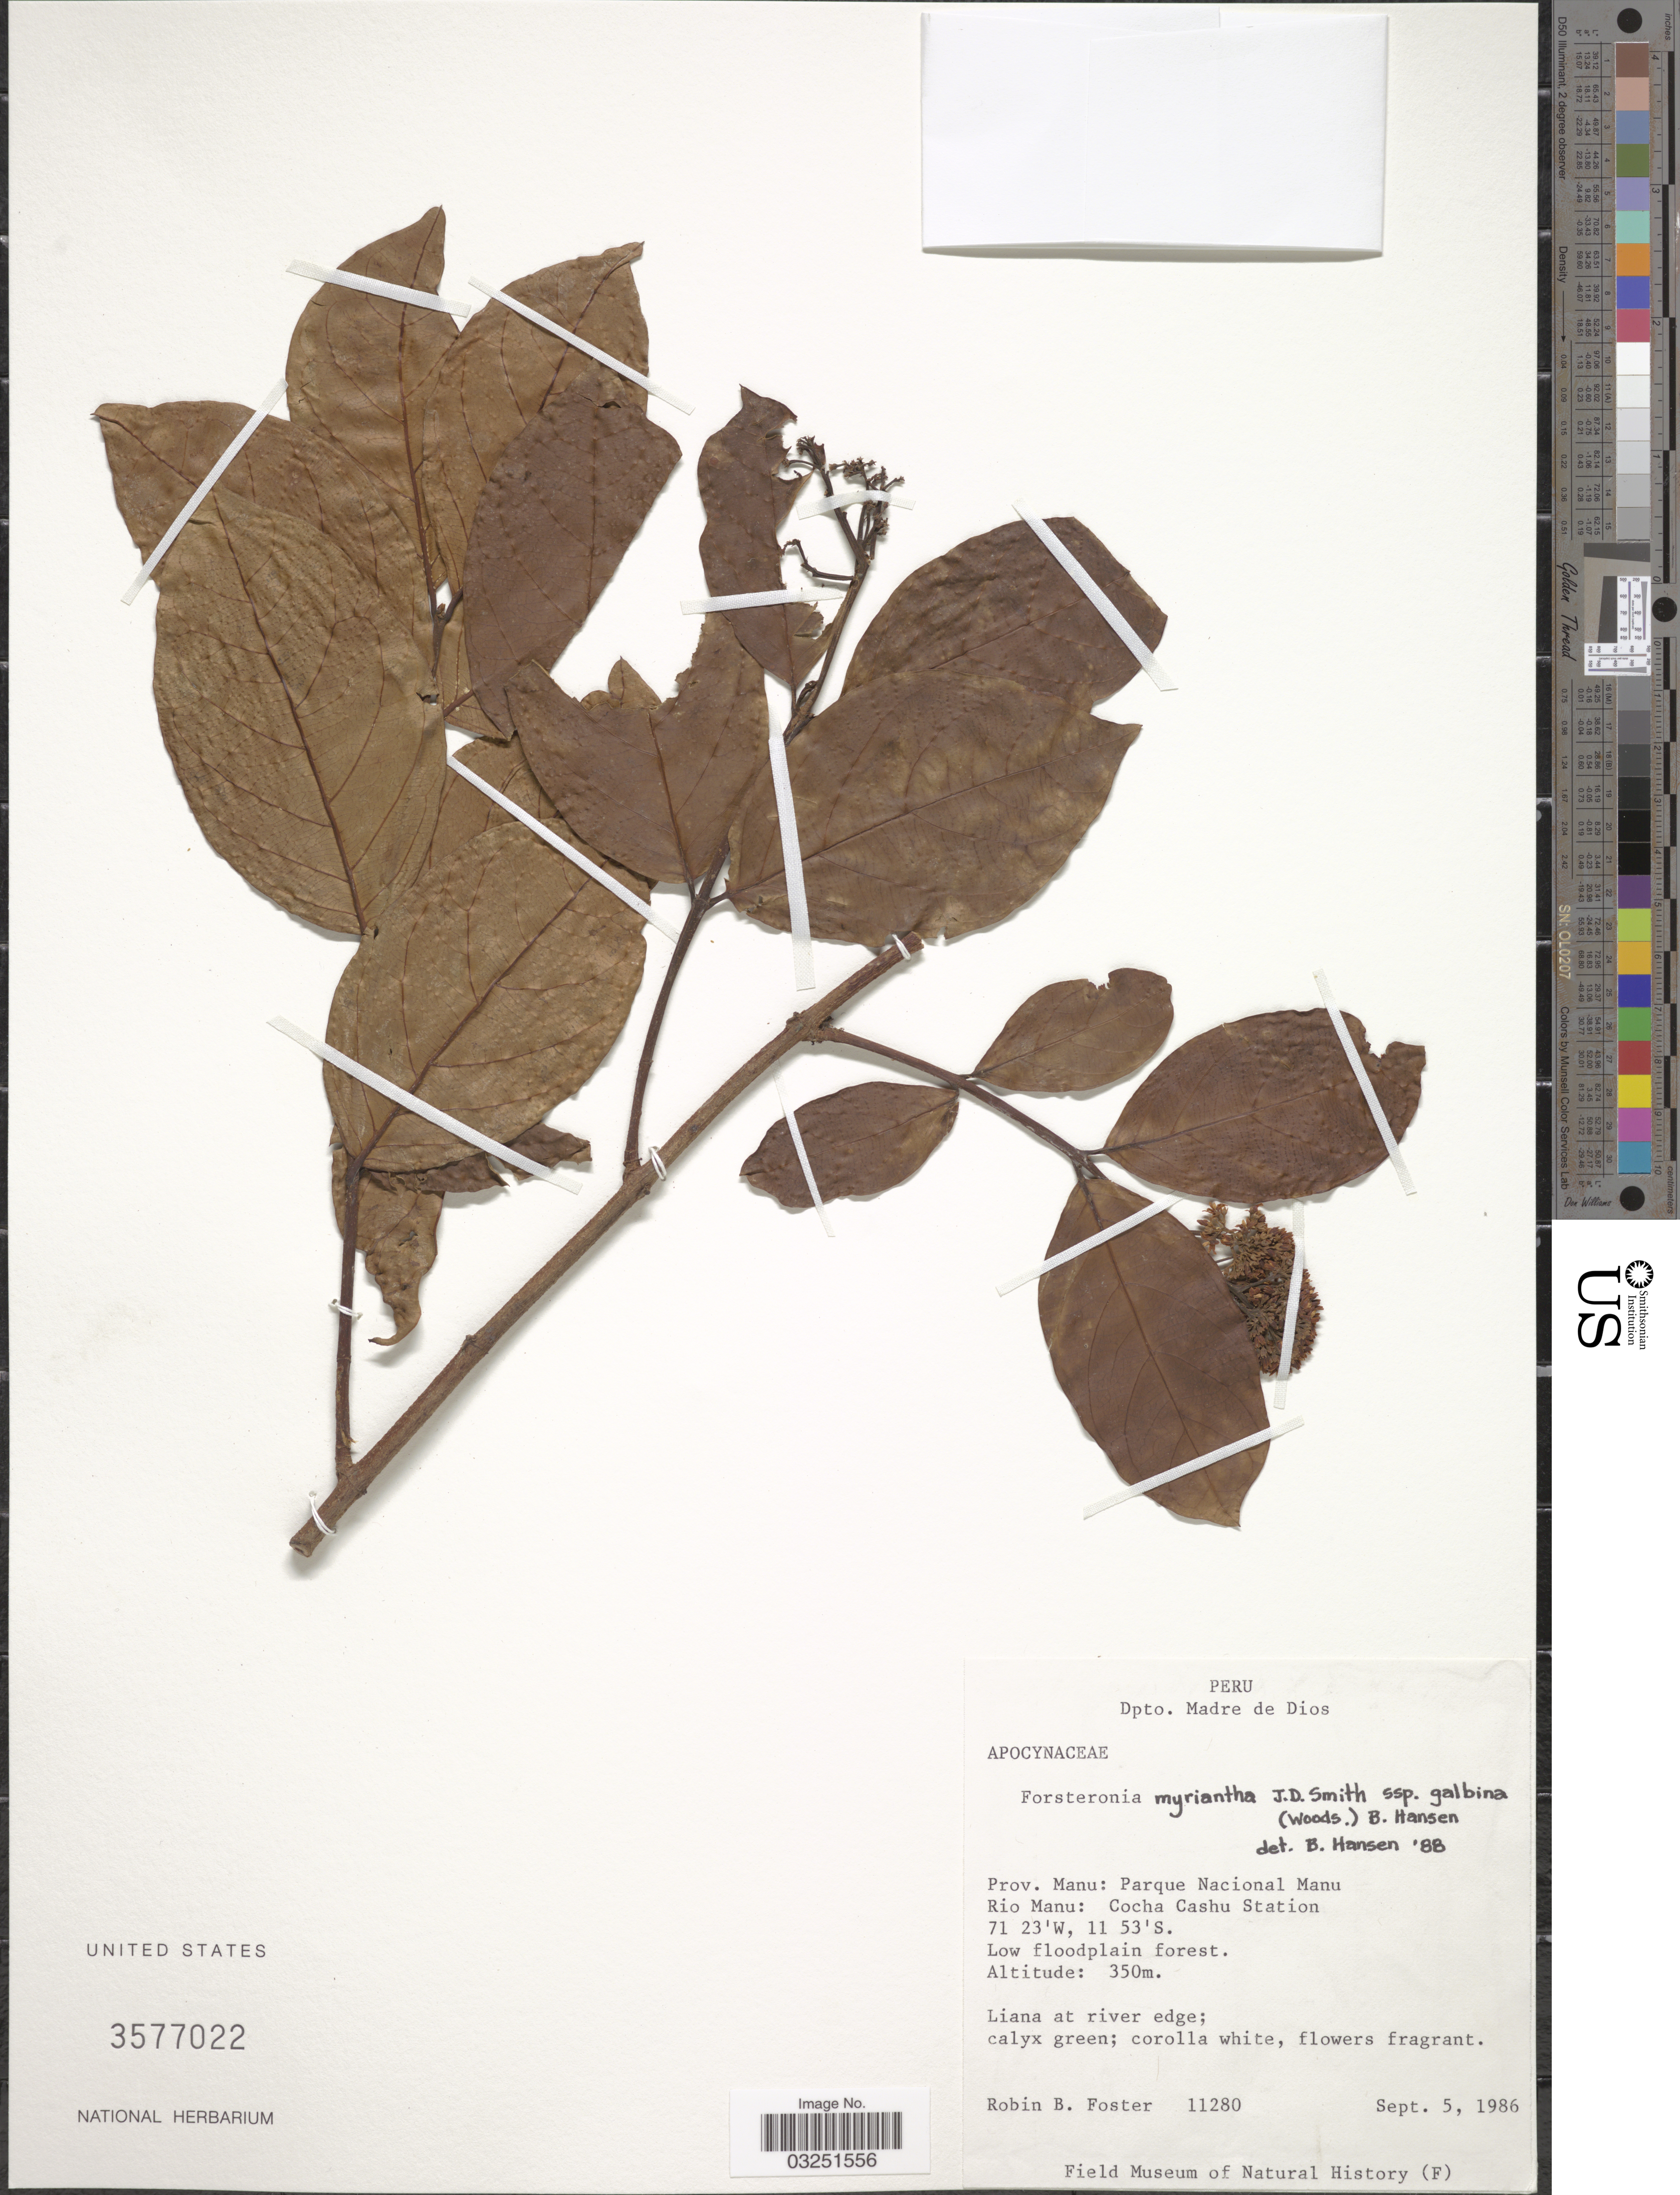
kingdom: Plantae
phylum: Tracheophyta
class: Magnoliopsida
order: Gentianales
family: Apocynaceae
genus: Forsteronia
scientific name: Forsteronia myriantha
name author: Donn. Sm.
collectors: R. B. Foster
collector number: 11280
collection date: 1986-09-05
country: Peru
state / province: Madre de Dios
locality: Dpto. Madre de Dios. Prov. Manu: Parque Nacional Manu. Rio Manu: Cocha Cashu Station.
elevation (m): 350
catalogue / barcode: US 3577022